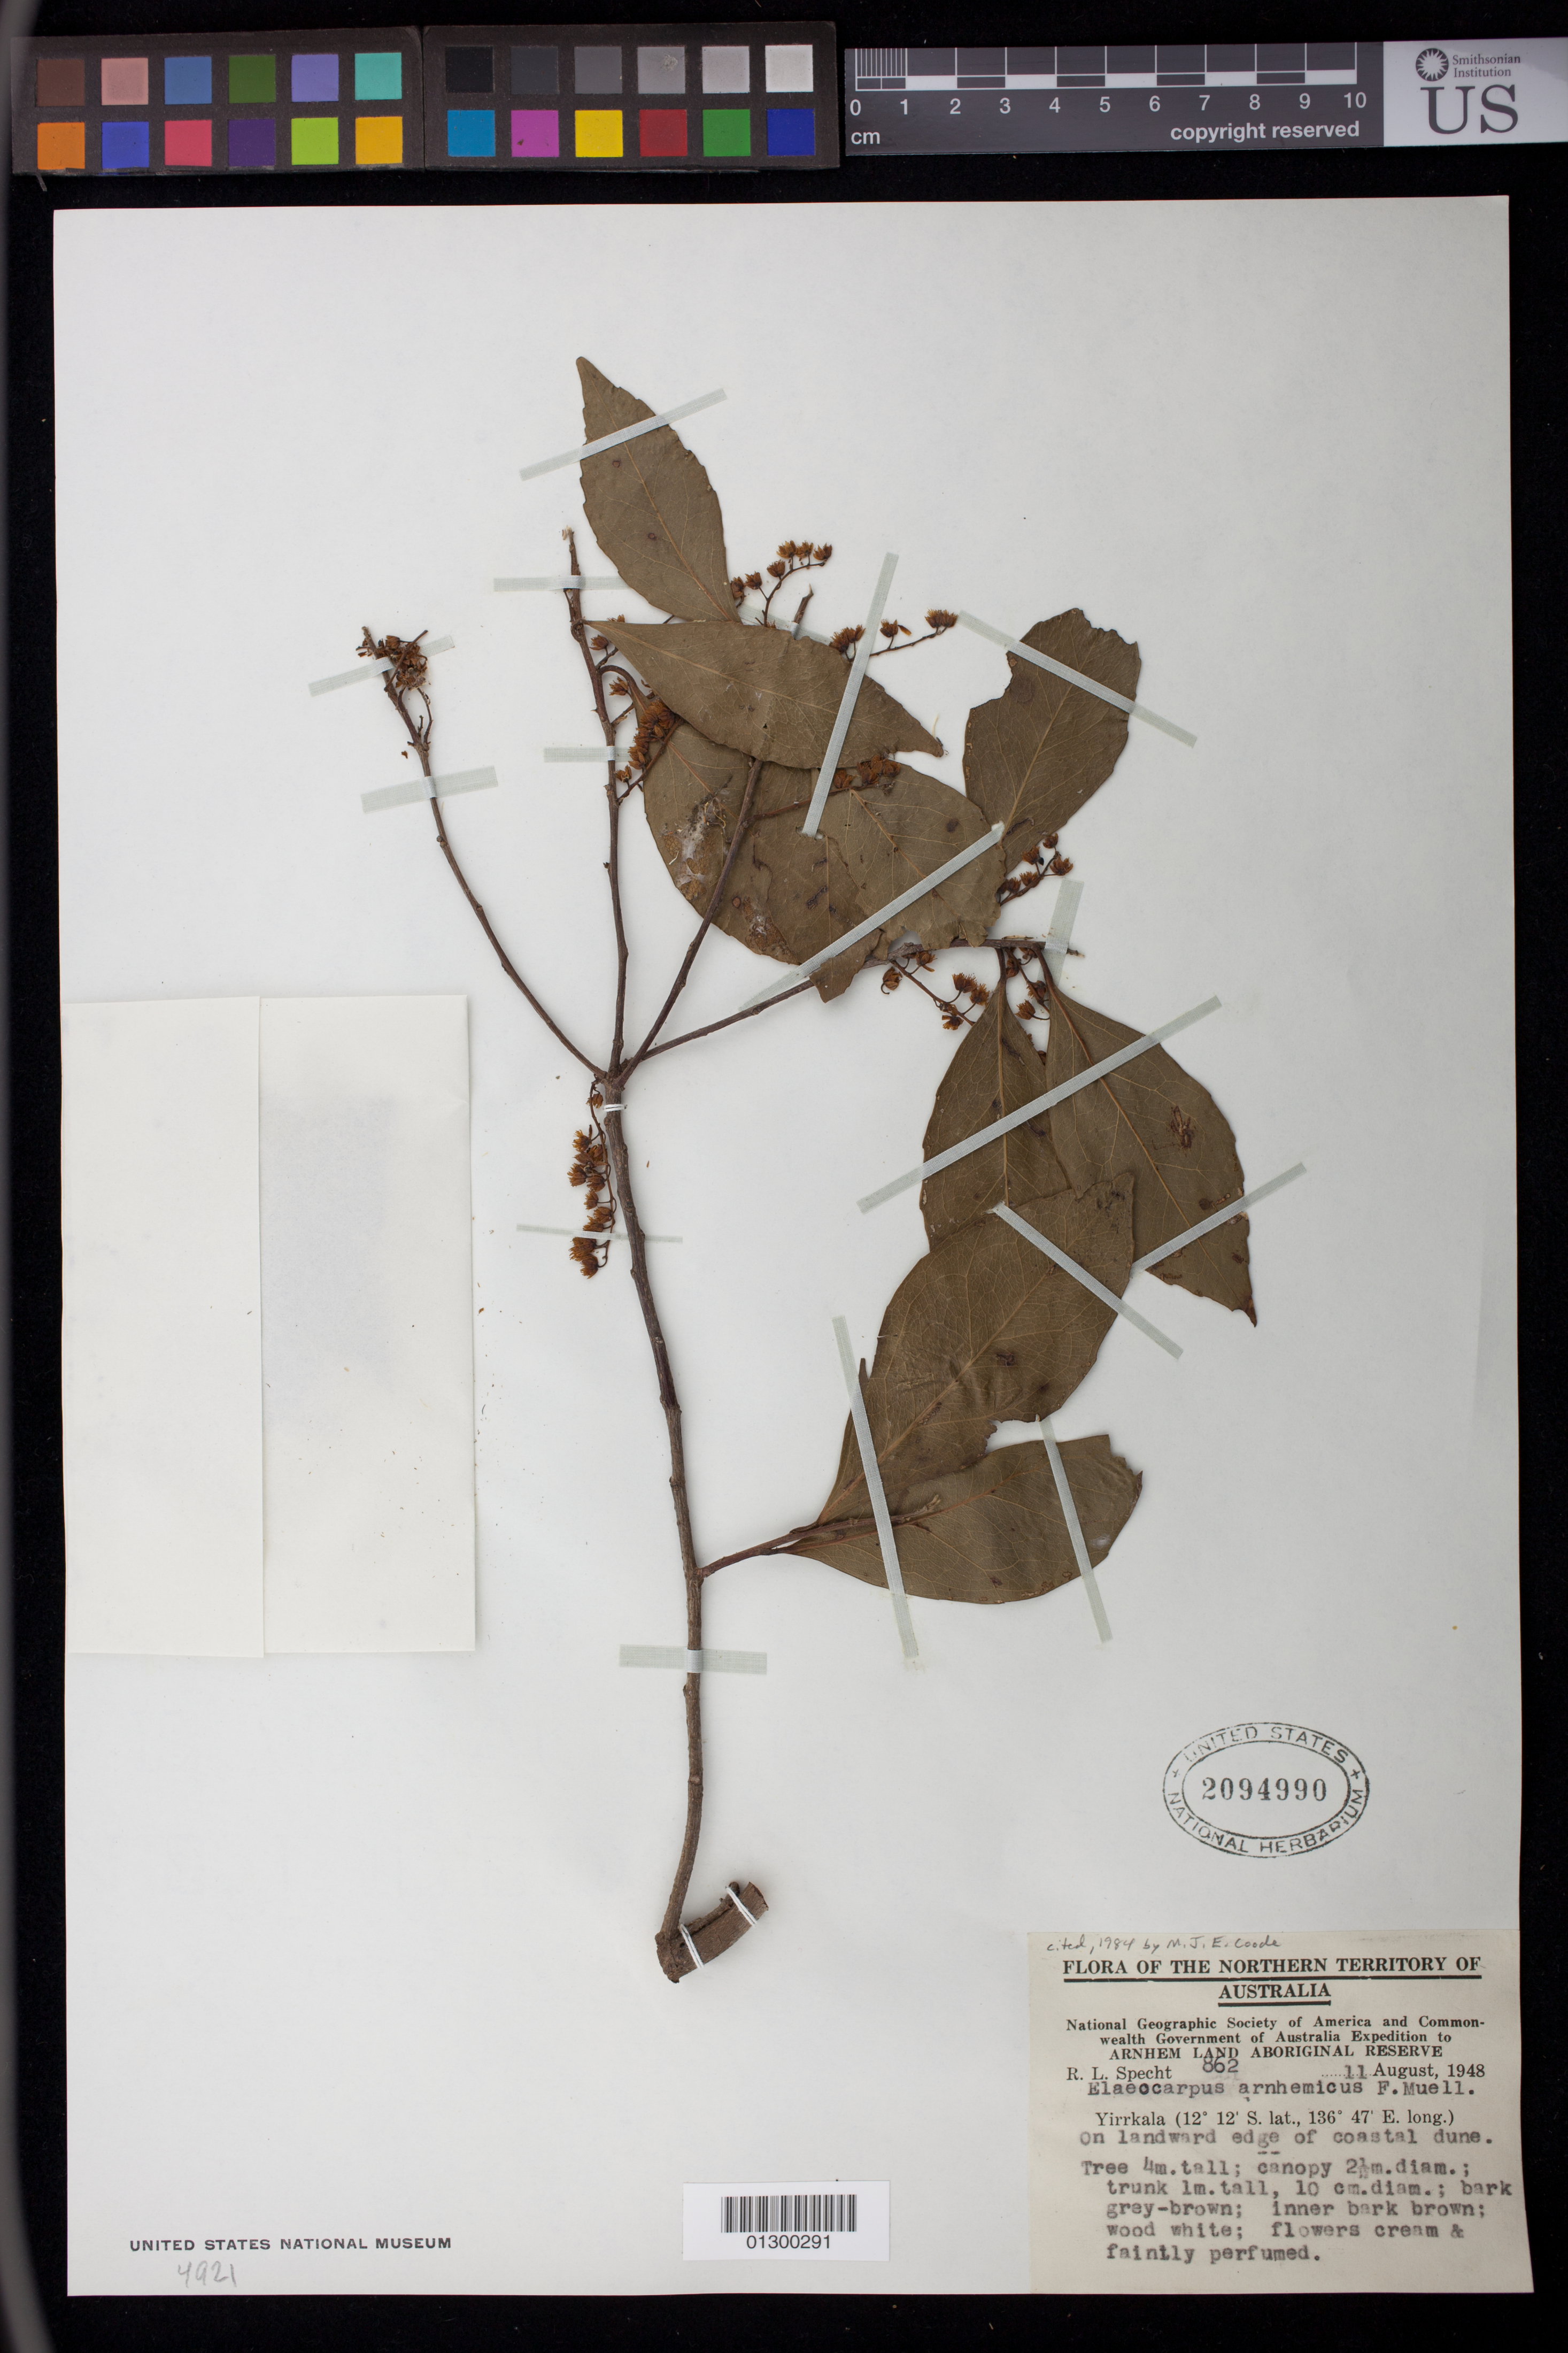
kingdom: Plantae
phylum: Tracheophyta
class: Magnoliopsida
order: Oxalidales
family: Elaeocarpaceae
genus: Elaeocarpus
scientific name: Elaeocarpus arnhemicus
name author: F. Muell.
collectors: R. L. Specht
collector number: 862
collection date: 1948-08-11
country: Australia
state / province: Northern Territory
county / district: East Arnhem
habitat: On landward edge of coastal dune.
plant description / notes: Tree 4 m. tall; canopy 2.5 m. diam.; trunk 1 m. tall, 10 cm. diam.; bark grey-brown; inner bark brown; wood white; flowers cream and faintly perfumed.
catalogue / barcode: US 2094990